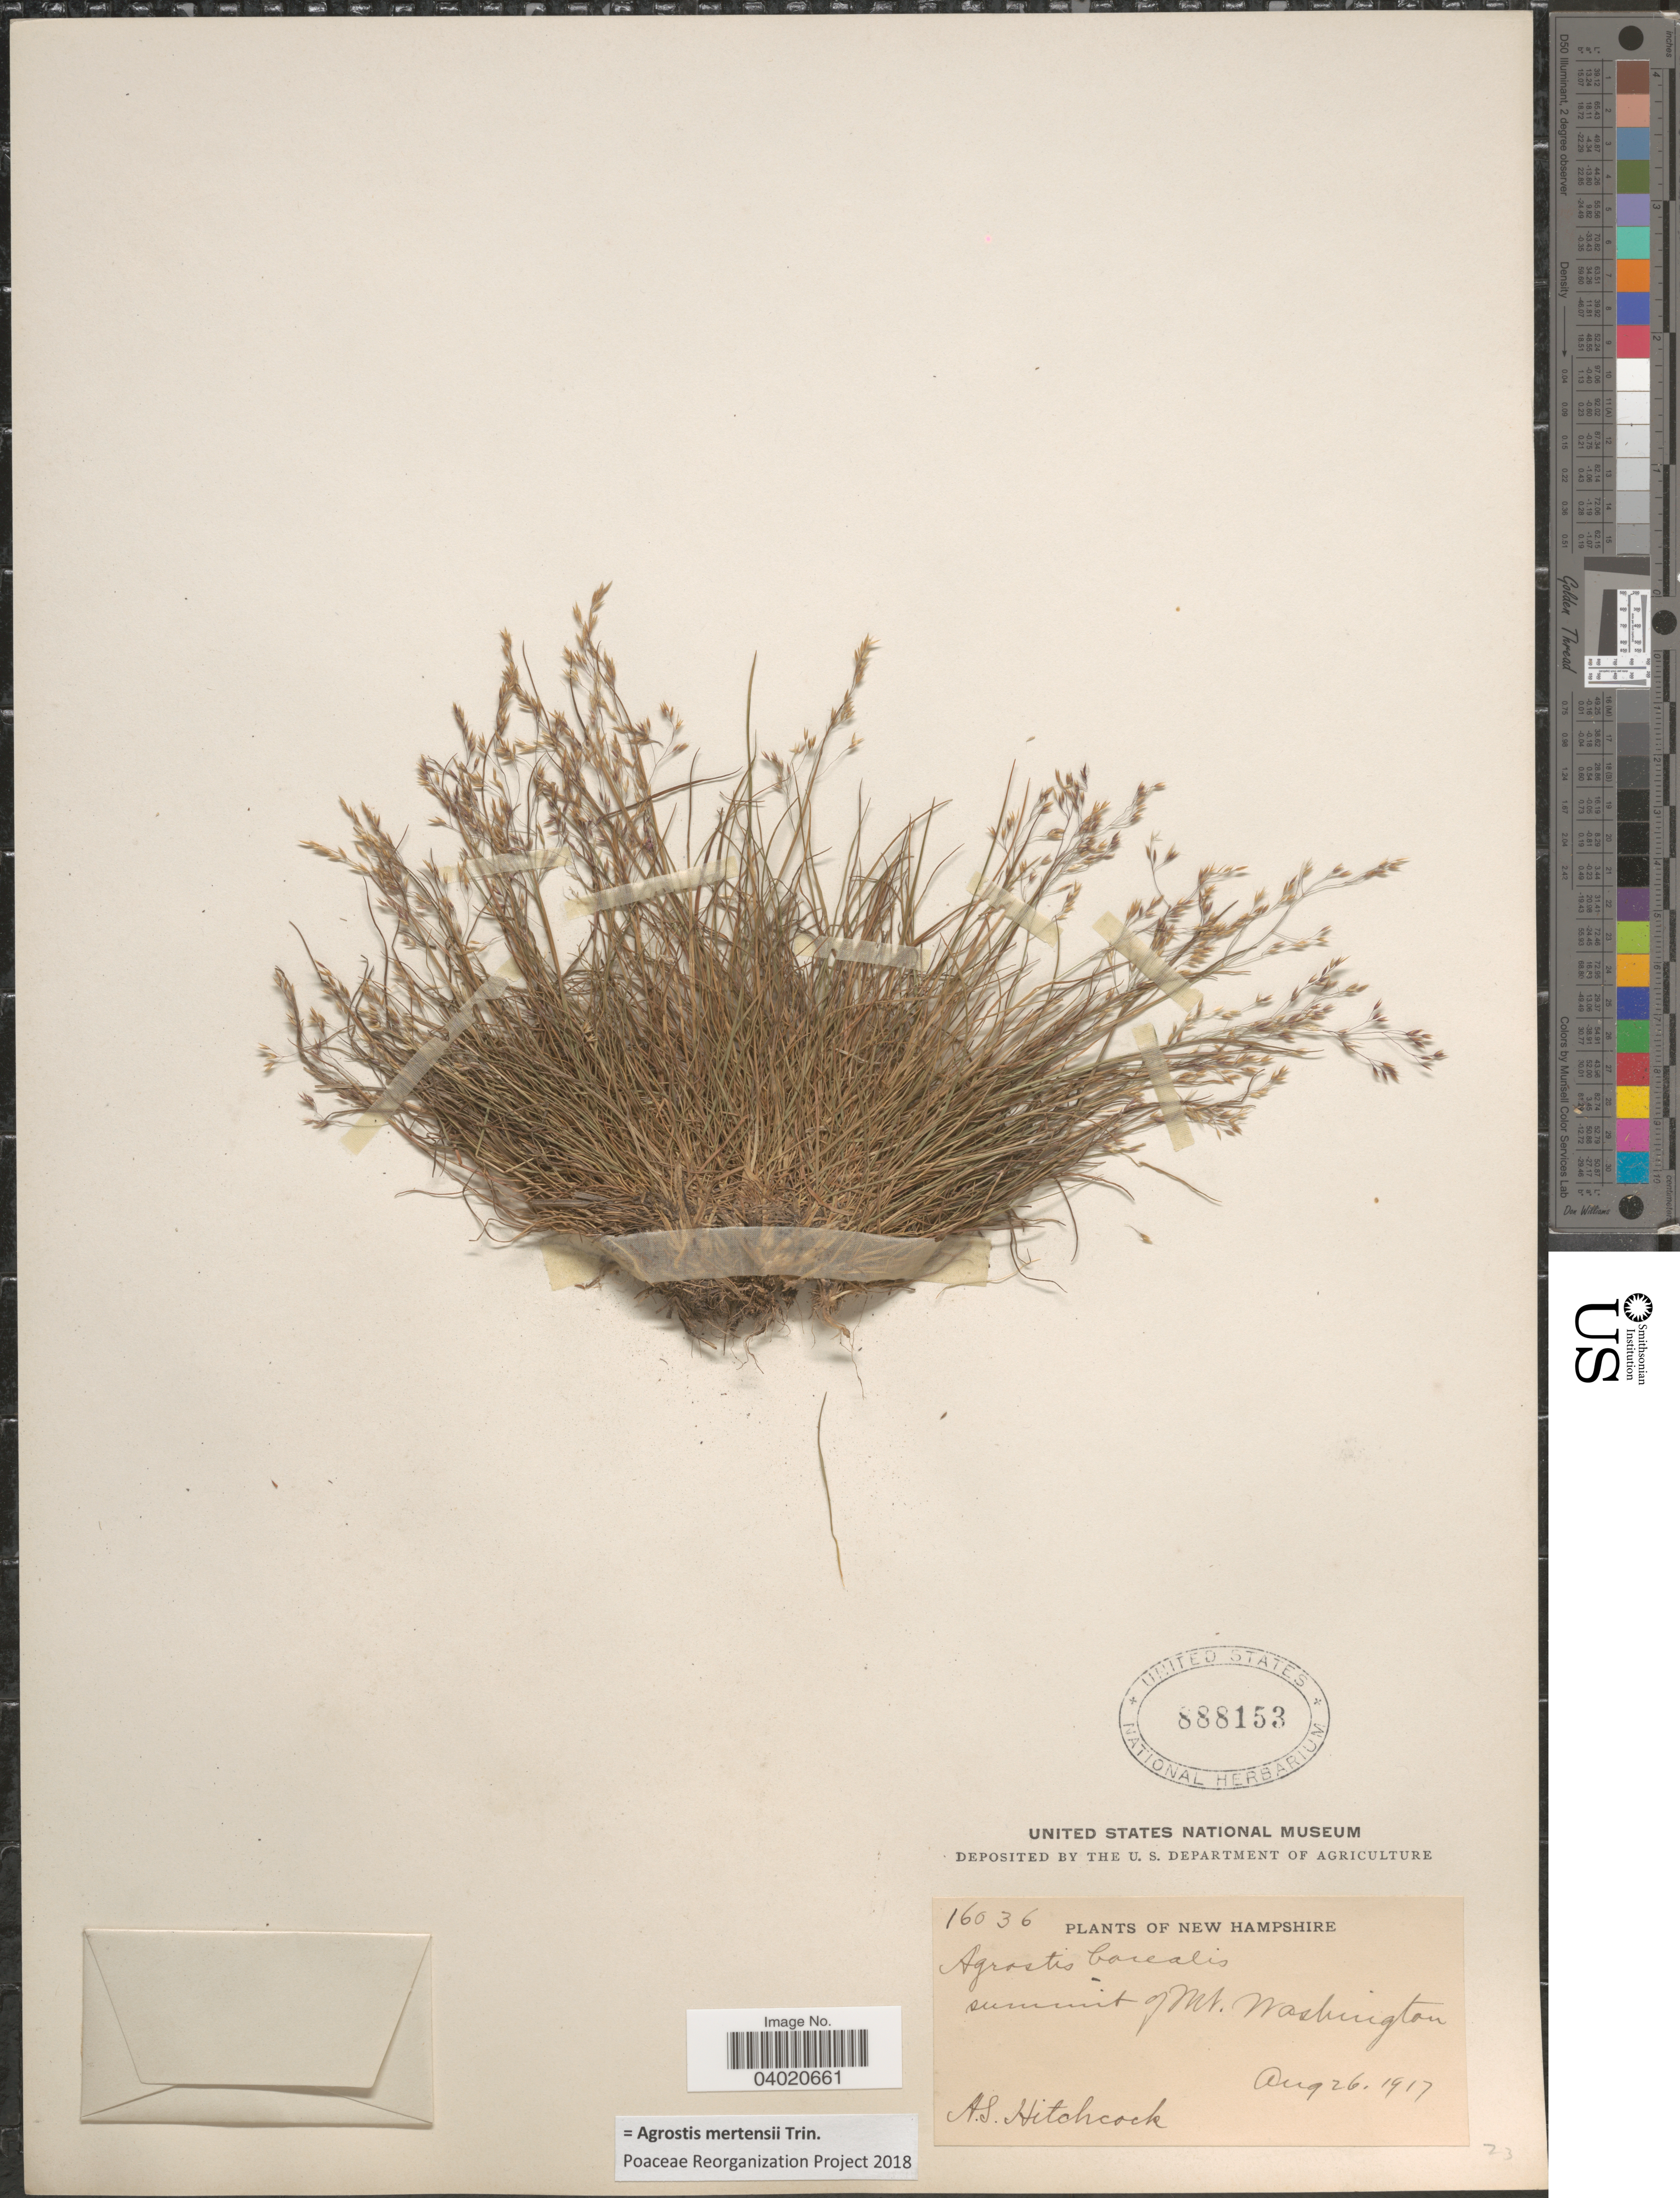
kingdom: Plantae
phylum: Tracheophyta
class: Liliopsida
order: Poales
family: Poaceae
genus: Agrostis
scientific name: Agrostis mertensii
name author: Trin.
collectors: A. S. Hitchcock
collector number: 16036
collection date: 1917-08-26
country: United States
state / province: New Hampshire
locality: Summit of Mt. Washington.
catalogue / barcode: US 888153